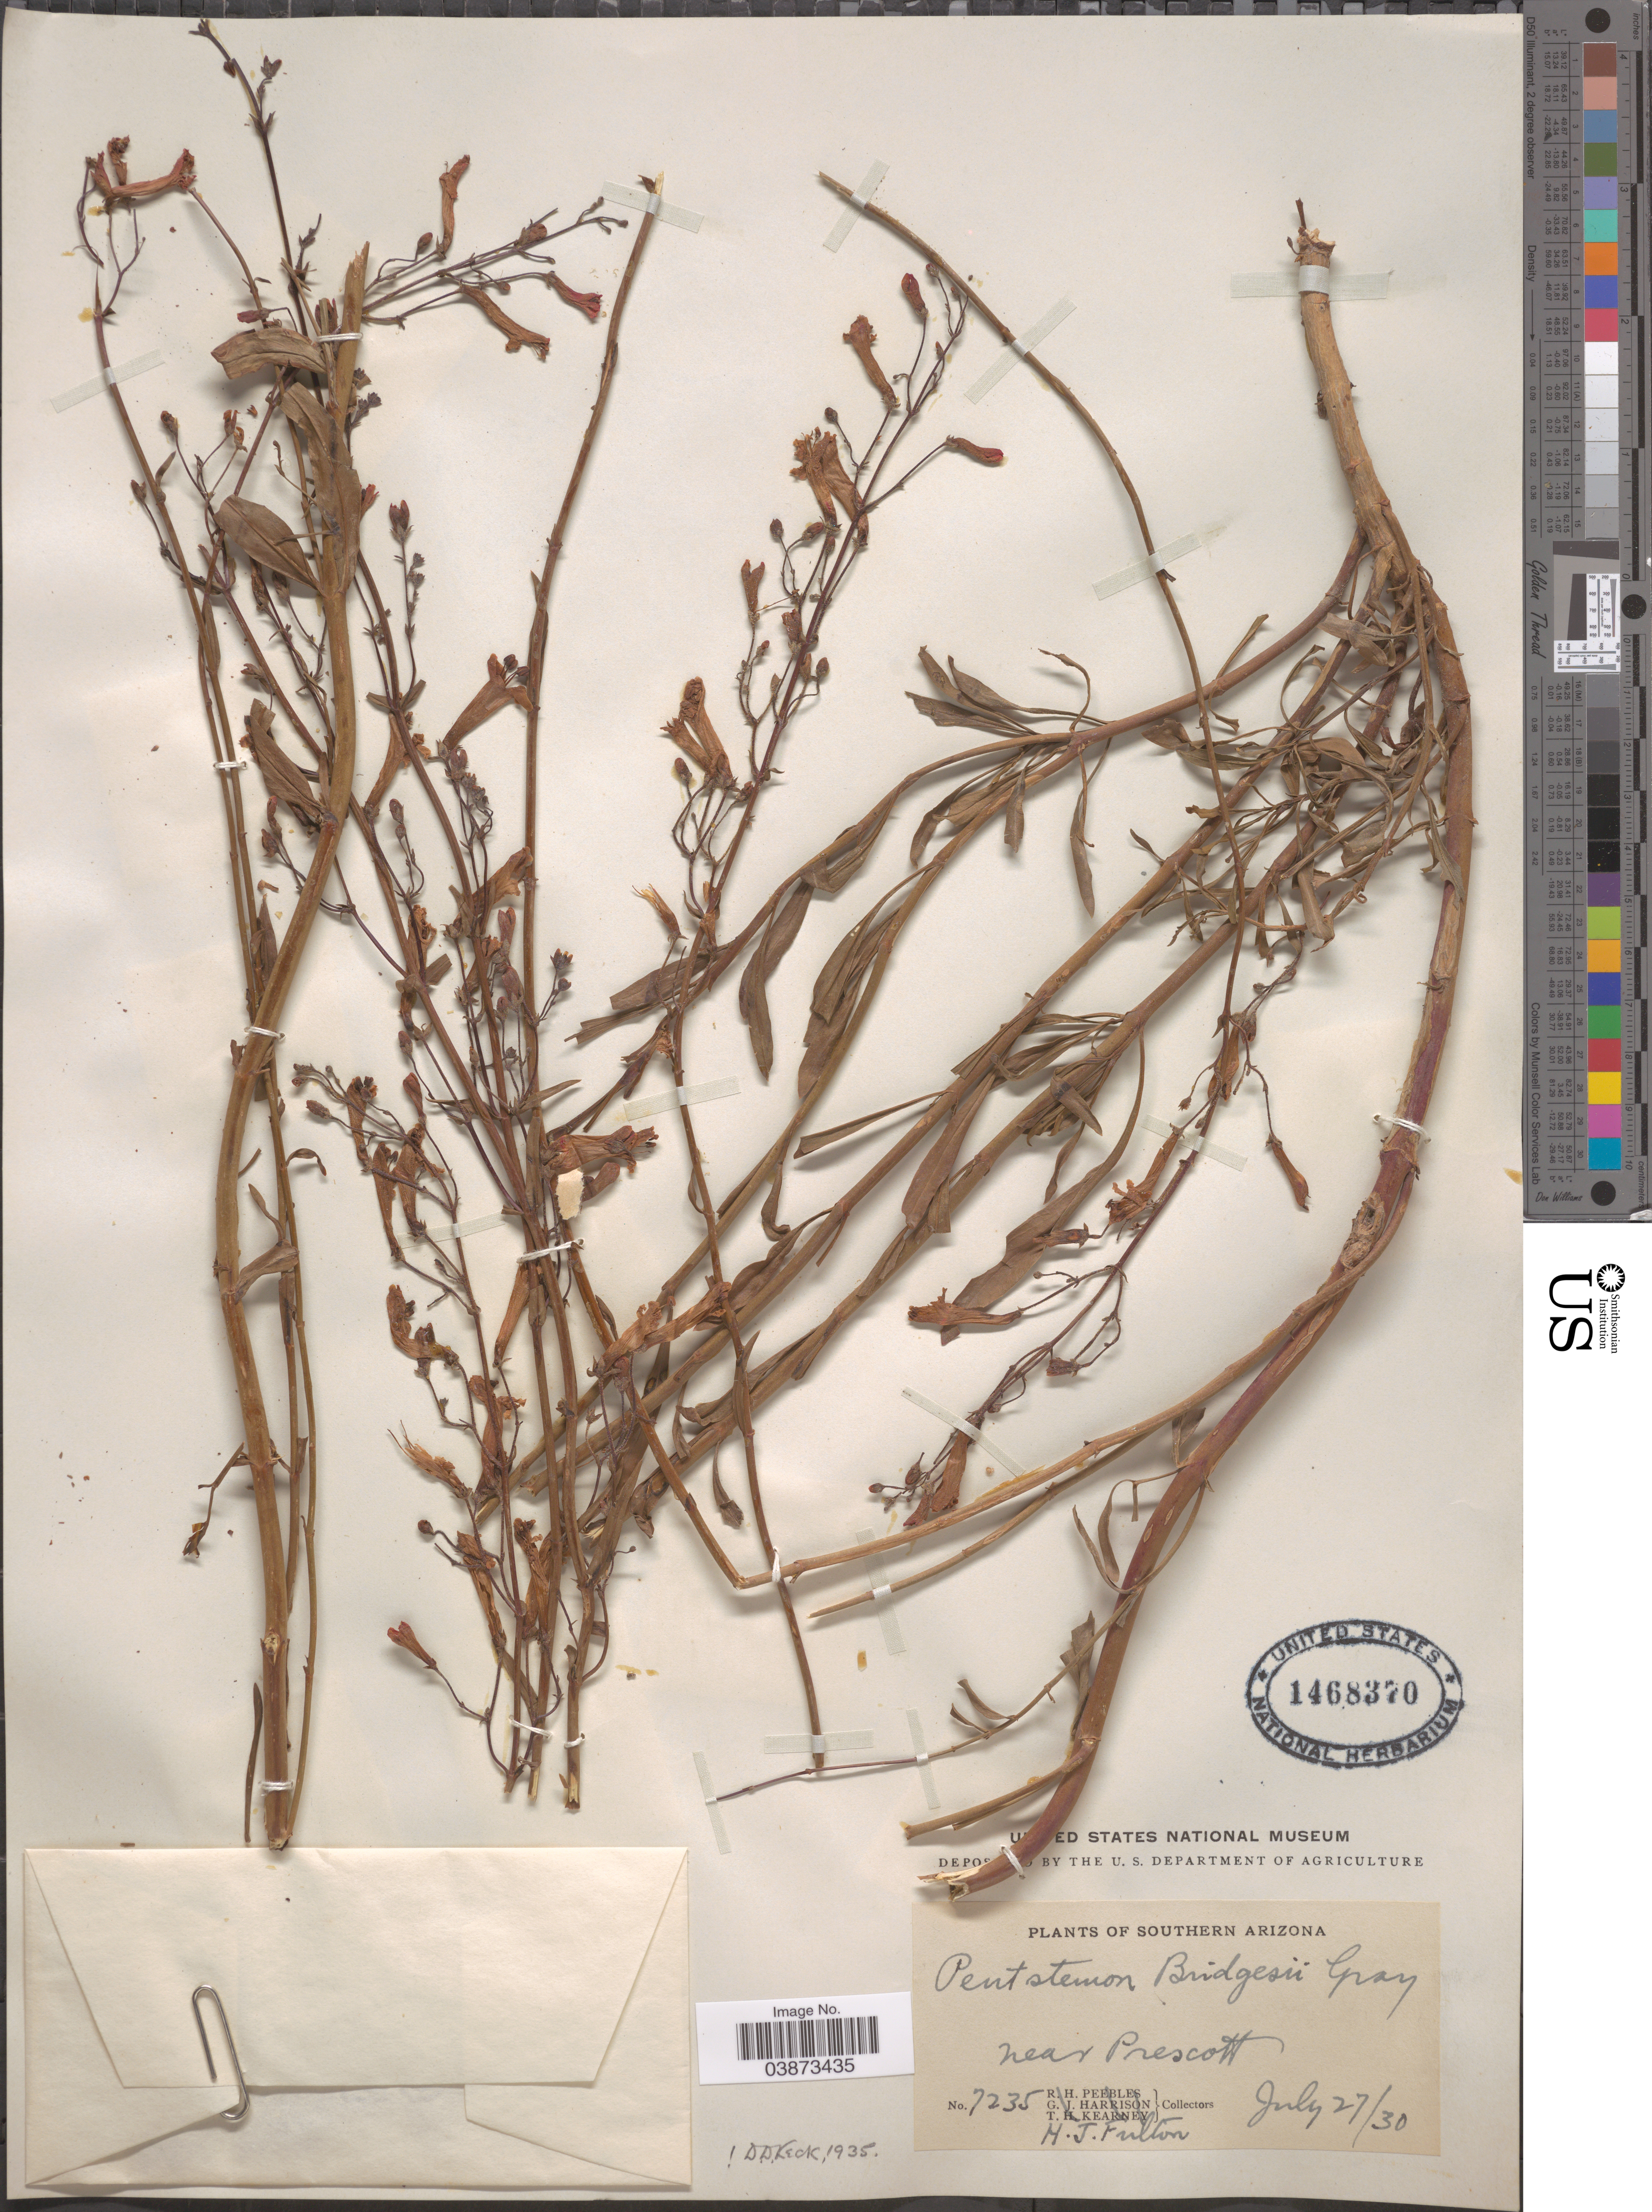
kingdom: Plantae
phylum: Tracheophyta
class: Magnoliopsida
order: Lamiales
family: Plantaginaceae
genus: Penstemon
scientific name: Penstemon bridgesii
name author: A. Gray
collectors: H. Fulton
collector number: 7235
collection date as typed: Transcribed d/m/y: 27/7/30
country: United States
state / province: Arizona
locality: Southern Arizona. Near Prescott.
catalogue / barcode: US 1468370